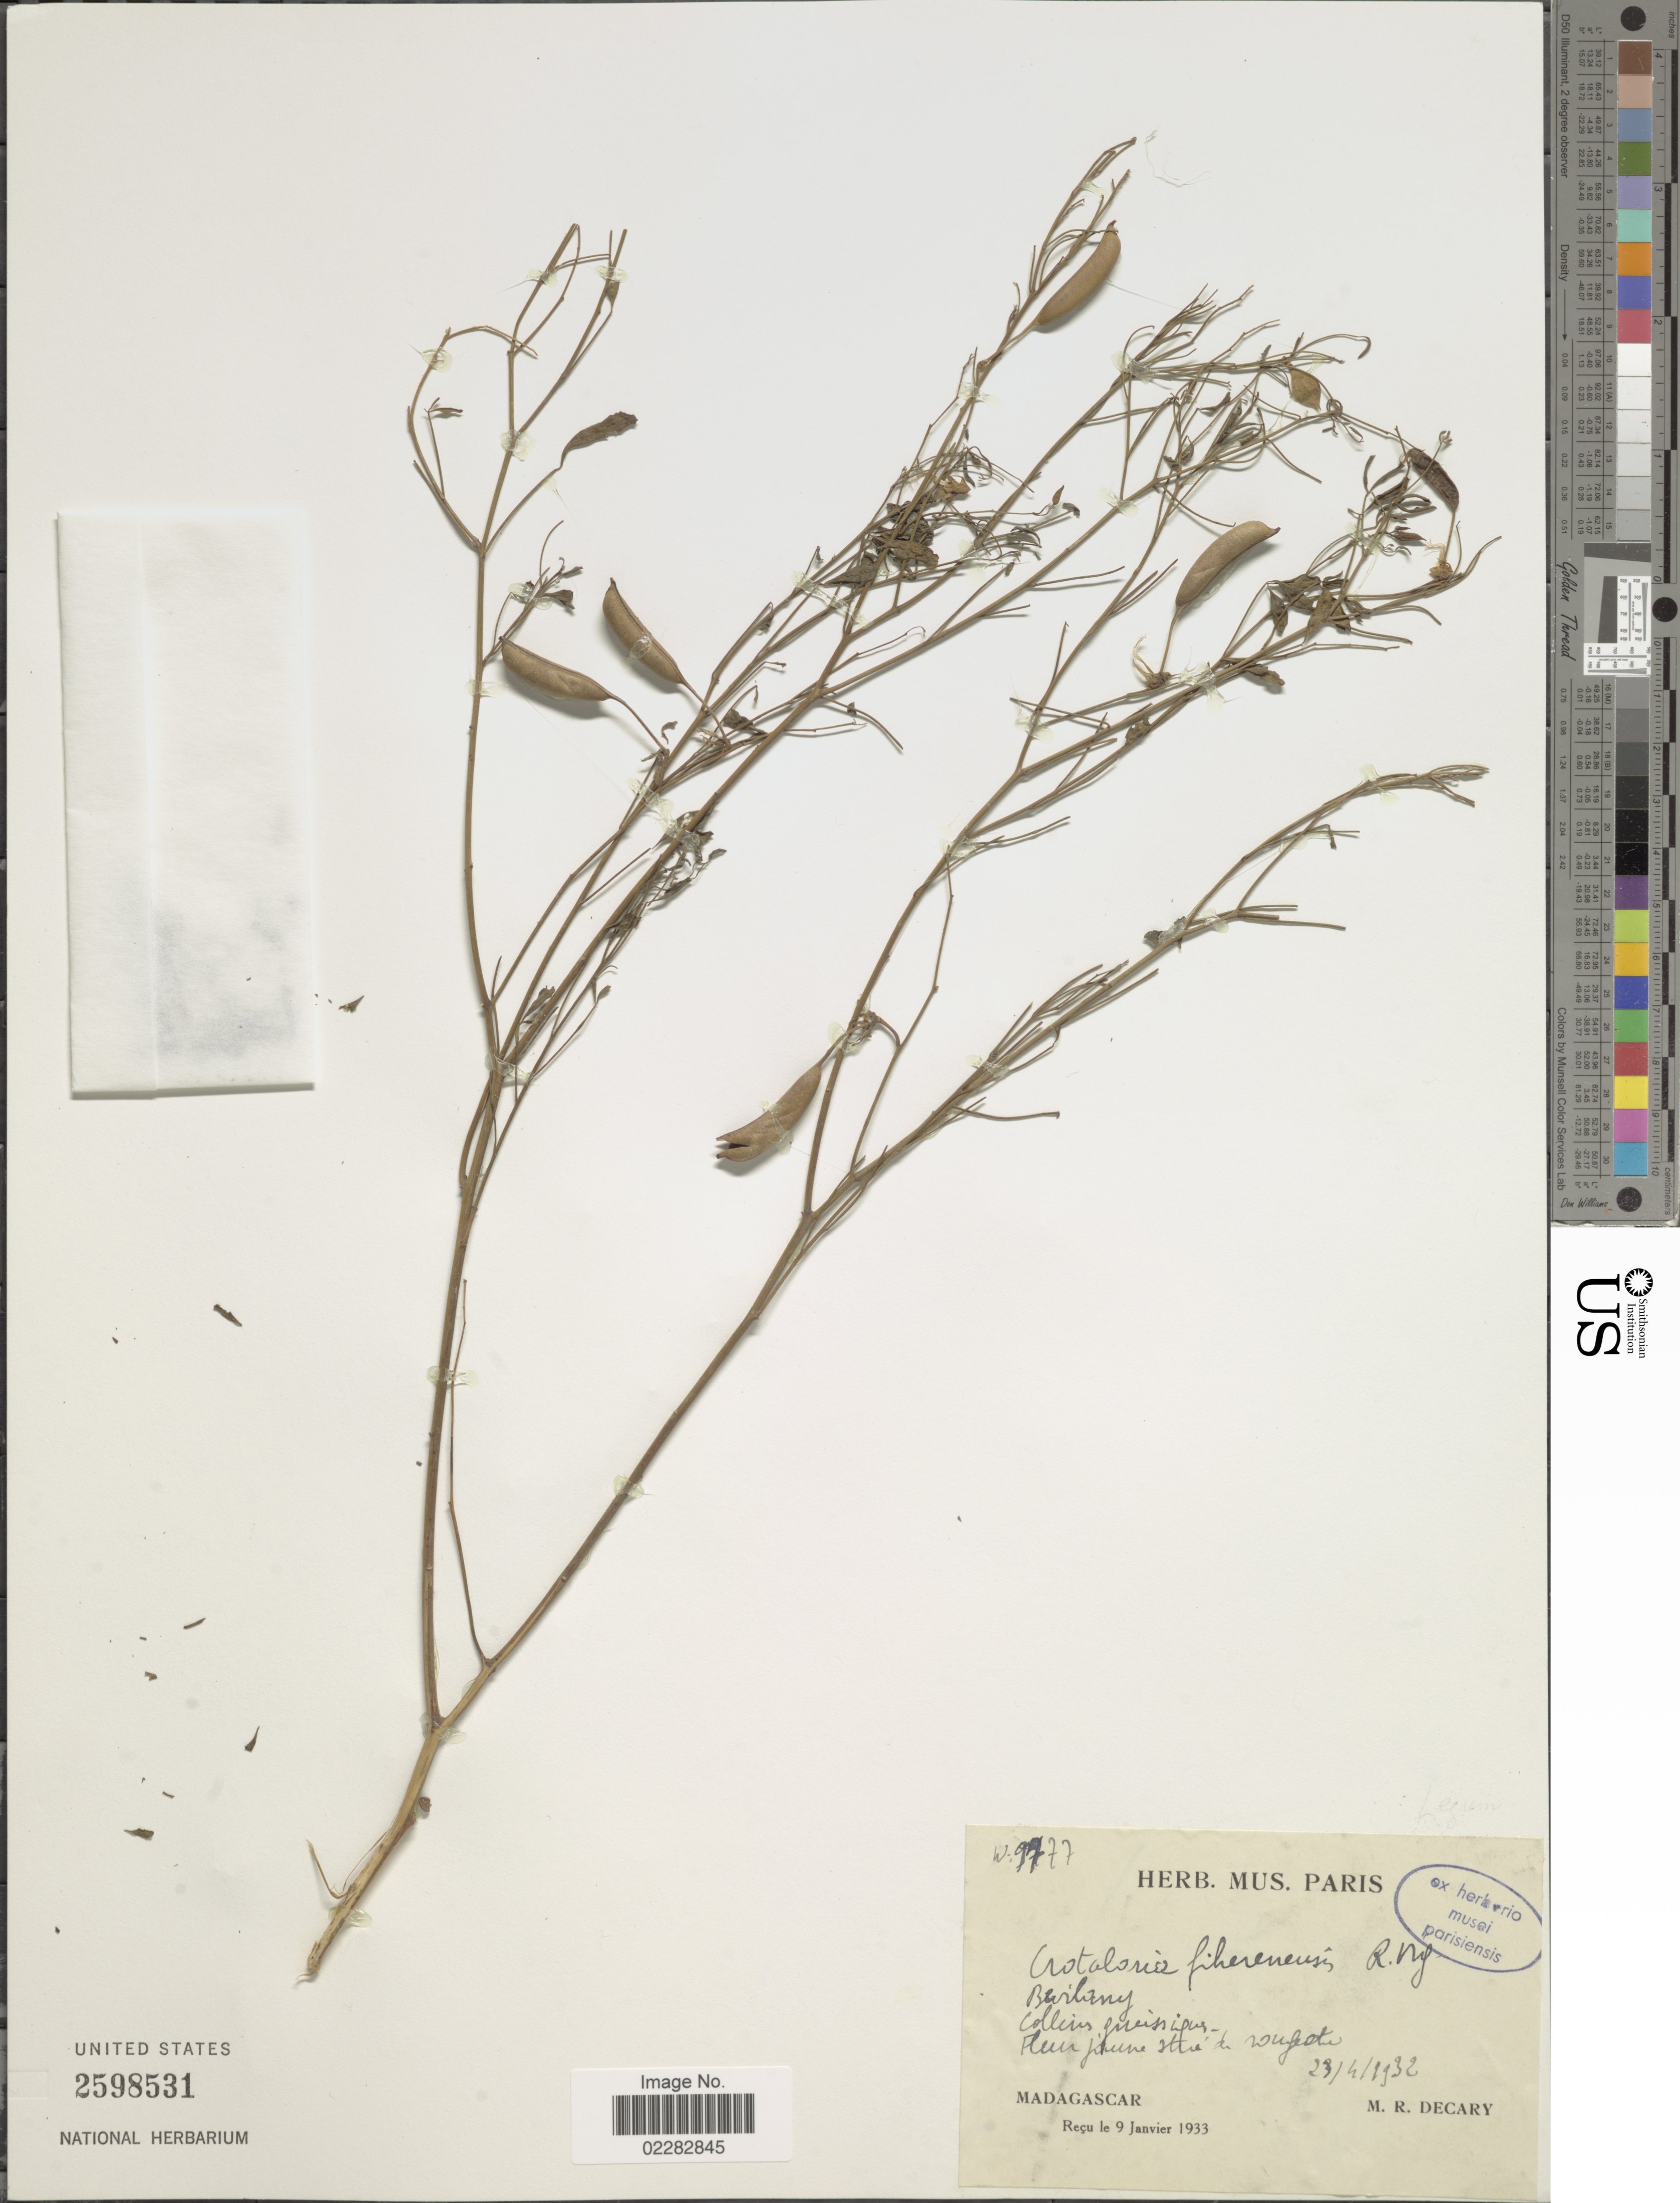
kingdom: Plantae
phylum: Tracheophyta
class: Magnoliopsida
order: Fabales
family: Fabaceae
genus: Crotalaria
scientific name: Crotalaria fiherenensis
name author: R. Vig.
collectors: R. Decary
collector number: W9777*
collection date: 1932-04-23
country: Madagascar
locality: Bevilany.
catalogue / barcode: US 2598531